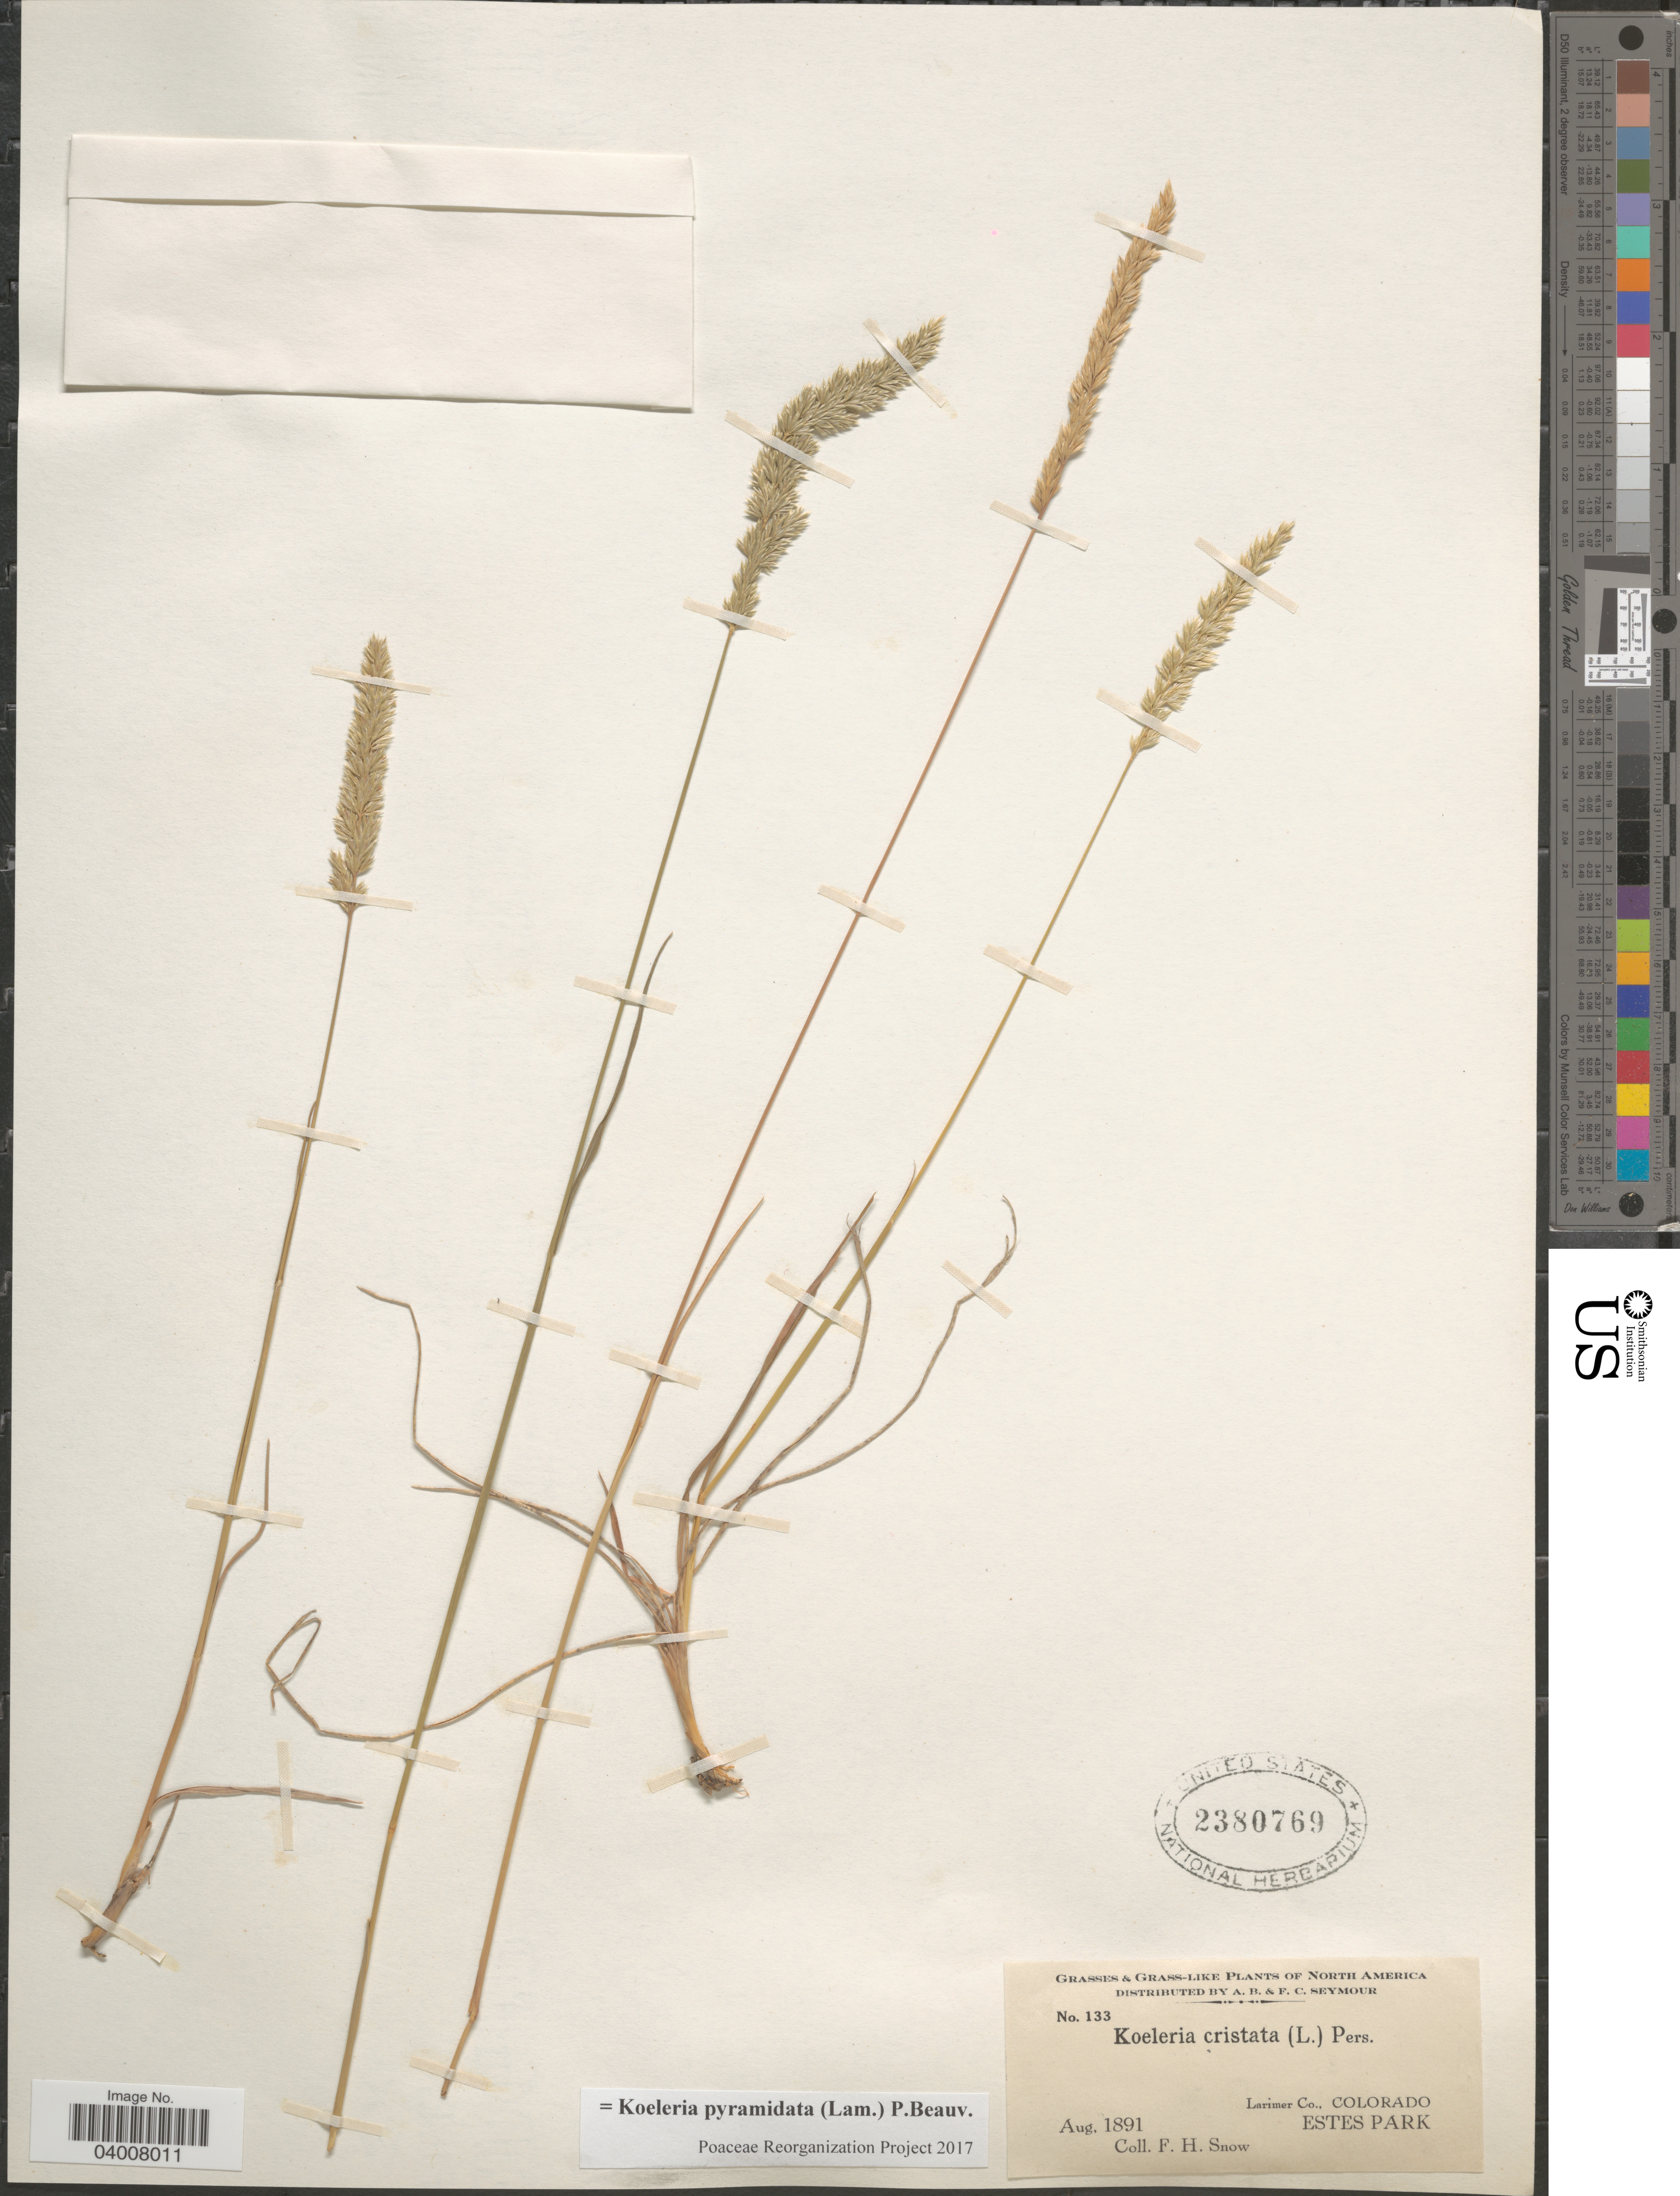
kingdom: Plantae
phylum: Tracheophyta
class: Liliopsida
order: Poales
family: Poaceae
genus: Koeleria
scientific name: Koeleria pyramidata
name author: (Lam.) P. Beauv.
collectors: F. H. Snow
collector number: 133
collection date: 1891-08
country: United States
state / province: Colorado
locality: Larimer Co., Estes Park.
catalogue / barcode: US 2380769